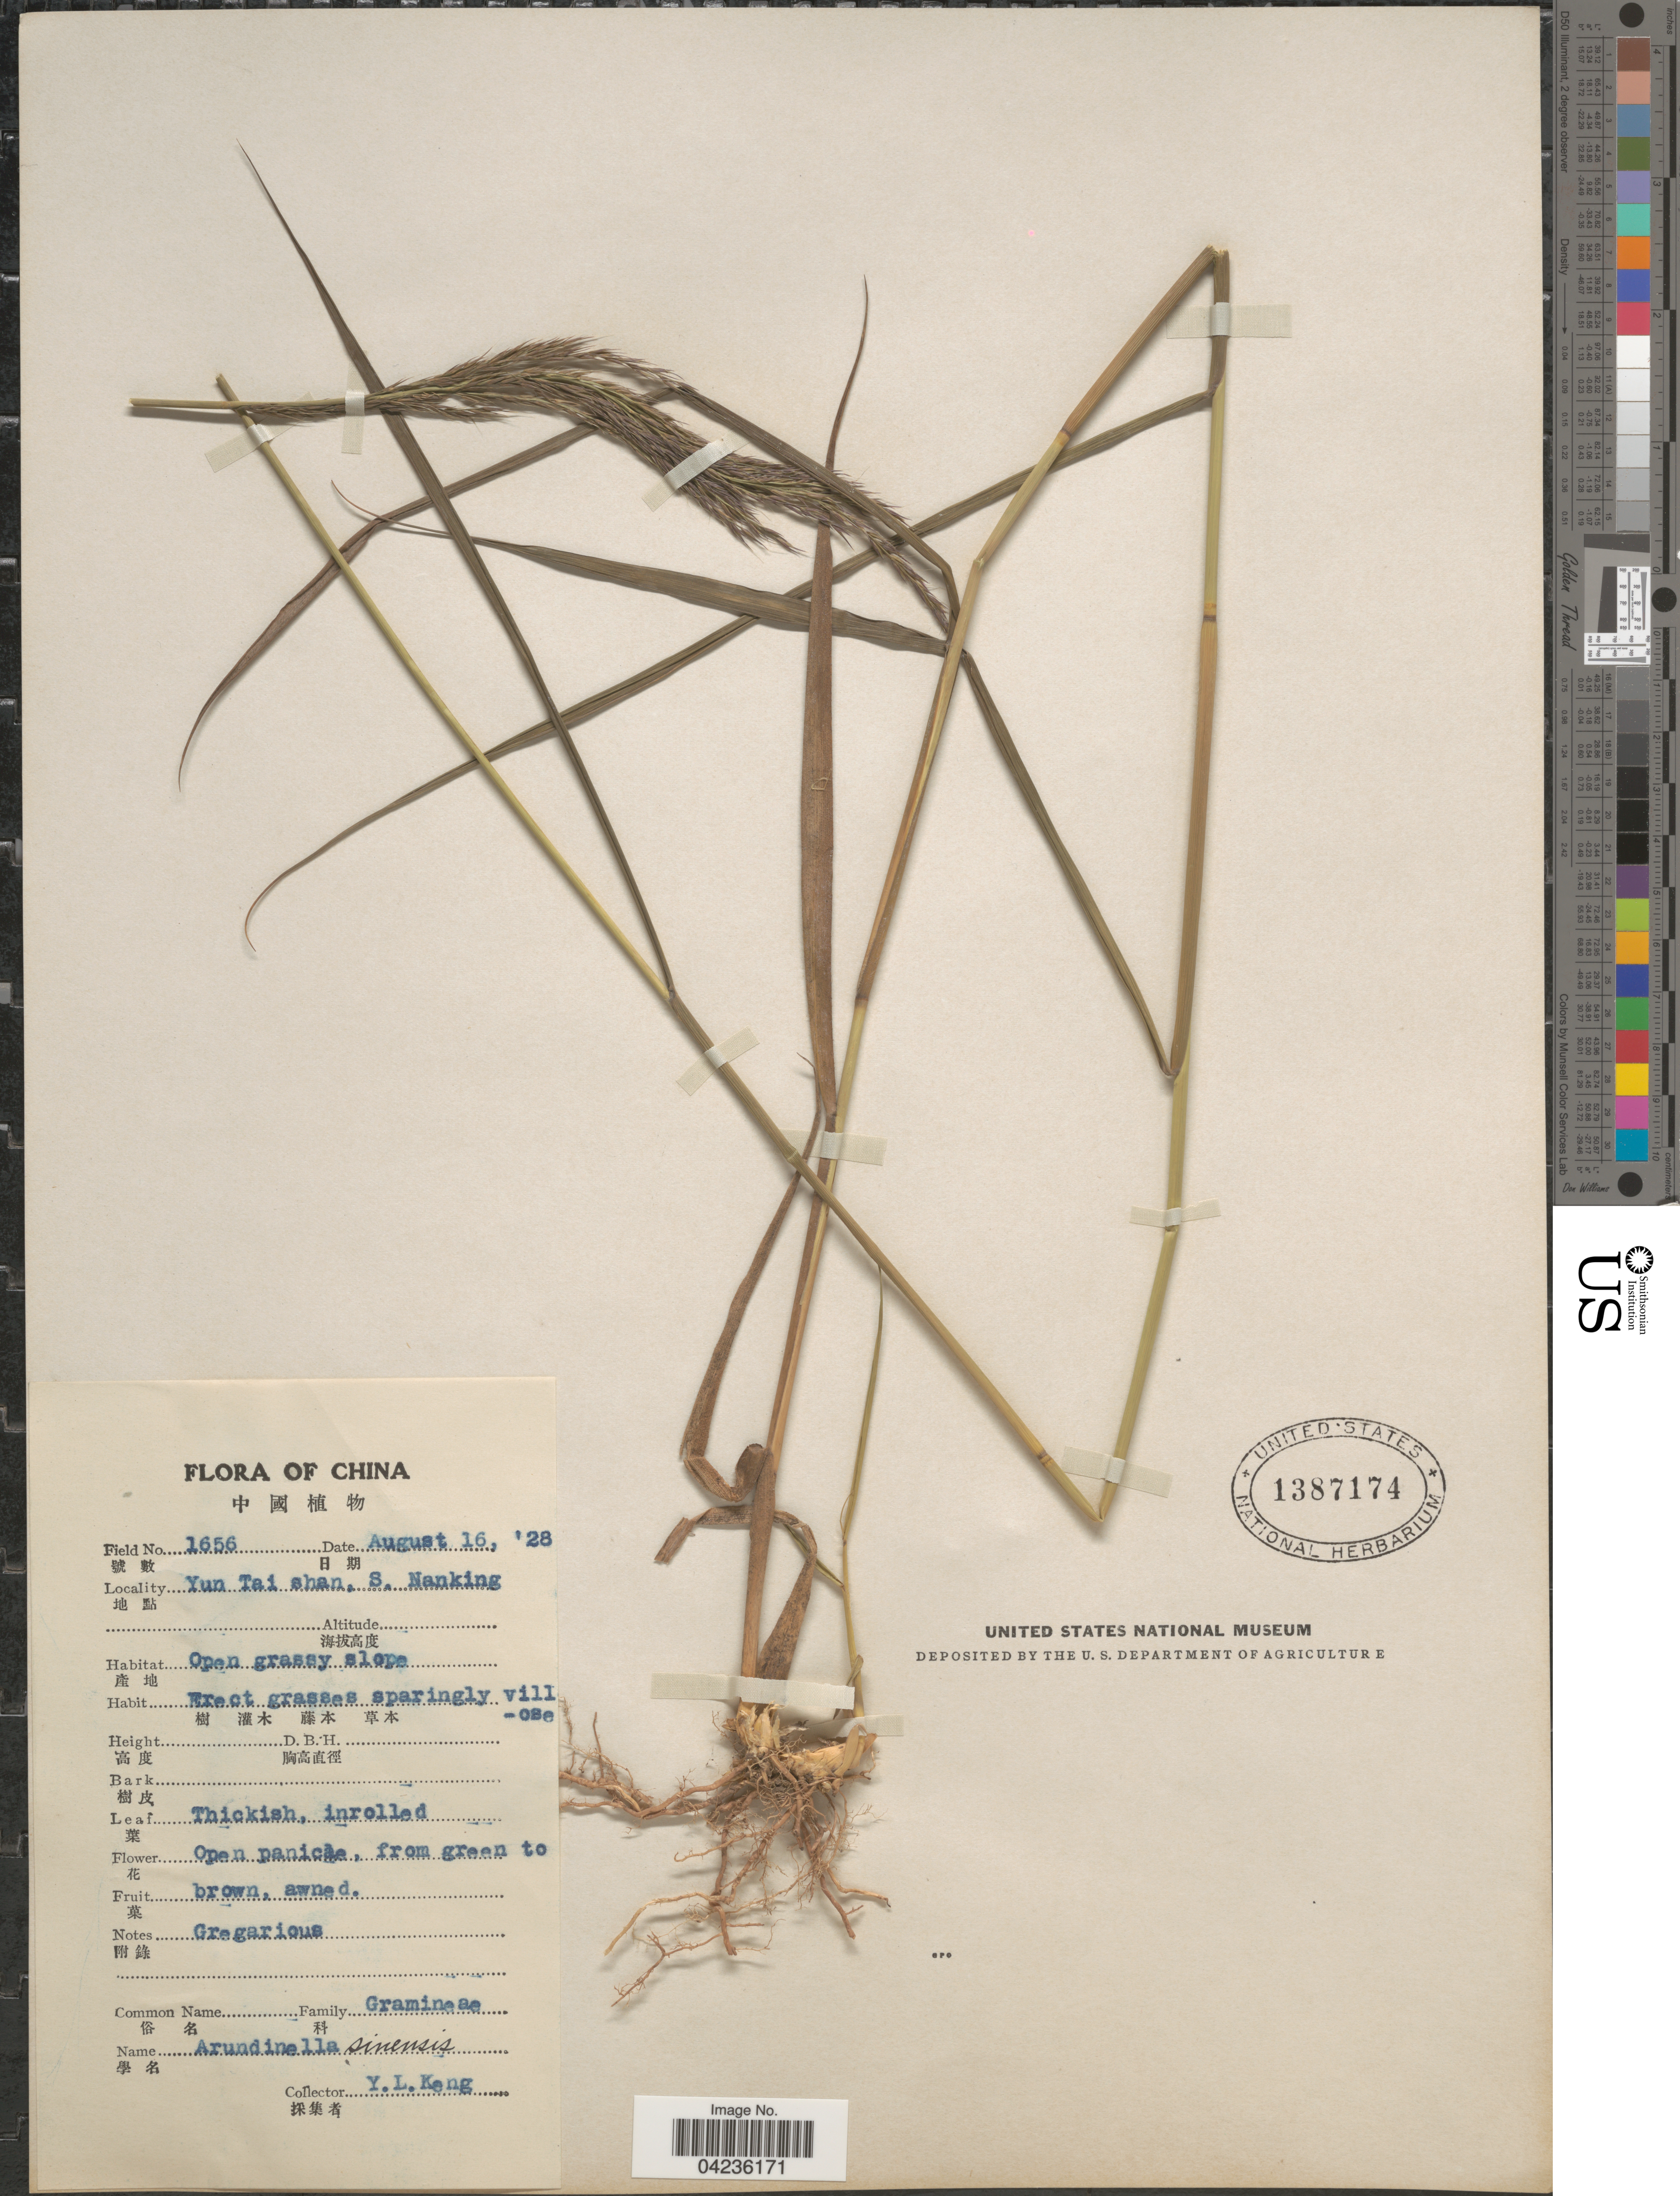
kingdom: Plantae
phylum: Tracheophyta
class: Liliopsida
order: Poales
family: Poaceae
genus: Arundinella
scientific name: Arundinella setosa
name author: Trin.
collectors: Y. L. Keng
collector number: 1656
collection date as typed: Transcribed d/m/y: 16/8/28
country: China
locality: Yun Tai shan, S. Nanking.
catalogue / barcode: US 1387174